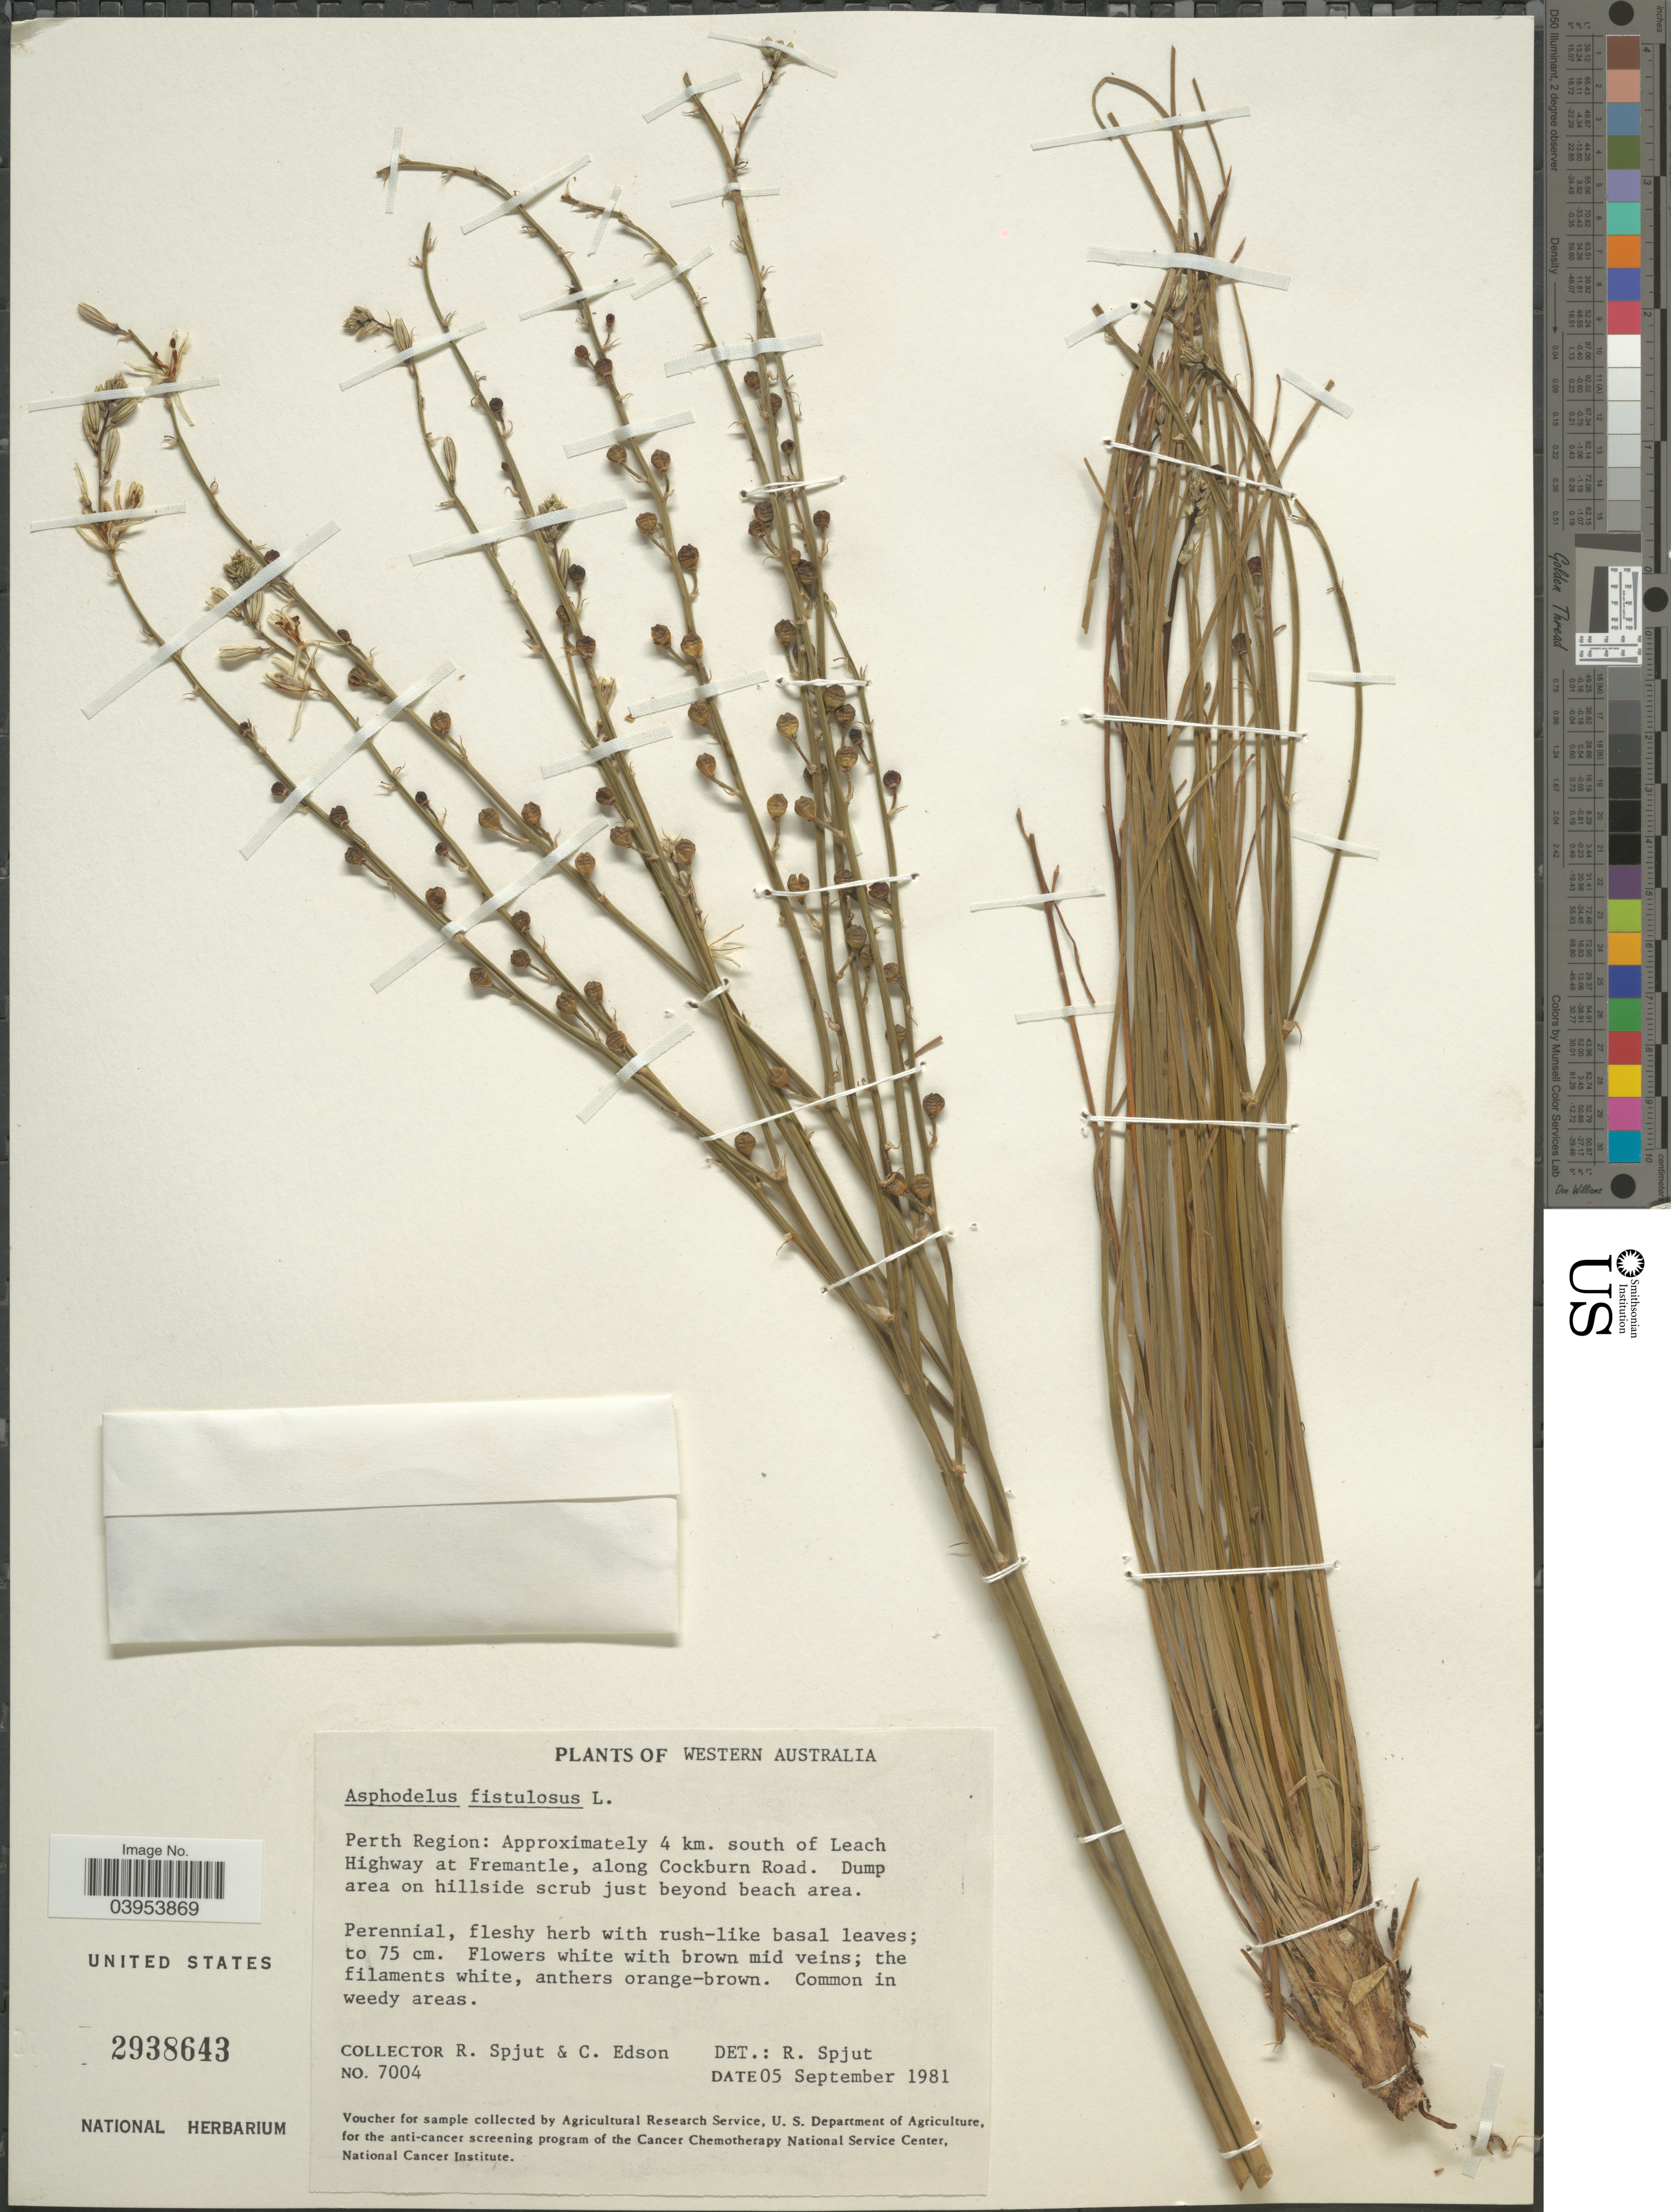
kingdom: Plantae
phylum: Tracheophyta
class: Liliopsida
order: Asparagales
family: Asphodelaceae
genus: Asphodelus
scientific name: Asphodelus fistulosus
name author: L.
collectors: R. Spjut & C. Edson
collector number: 7004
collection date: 1981-09-05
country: Australia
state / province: Western Australia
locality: Perth Region: Approximately 4 km. south of Leach Highway at Fremantle, along Cockburn Road.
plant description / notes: Leaf tissue sampled for DNA sequencing.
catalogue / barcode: US 2938643